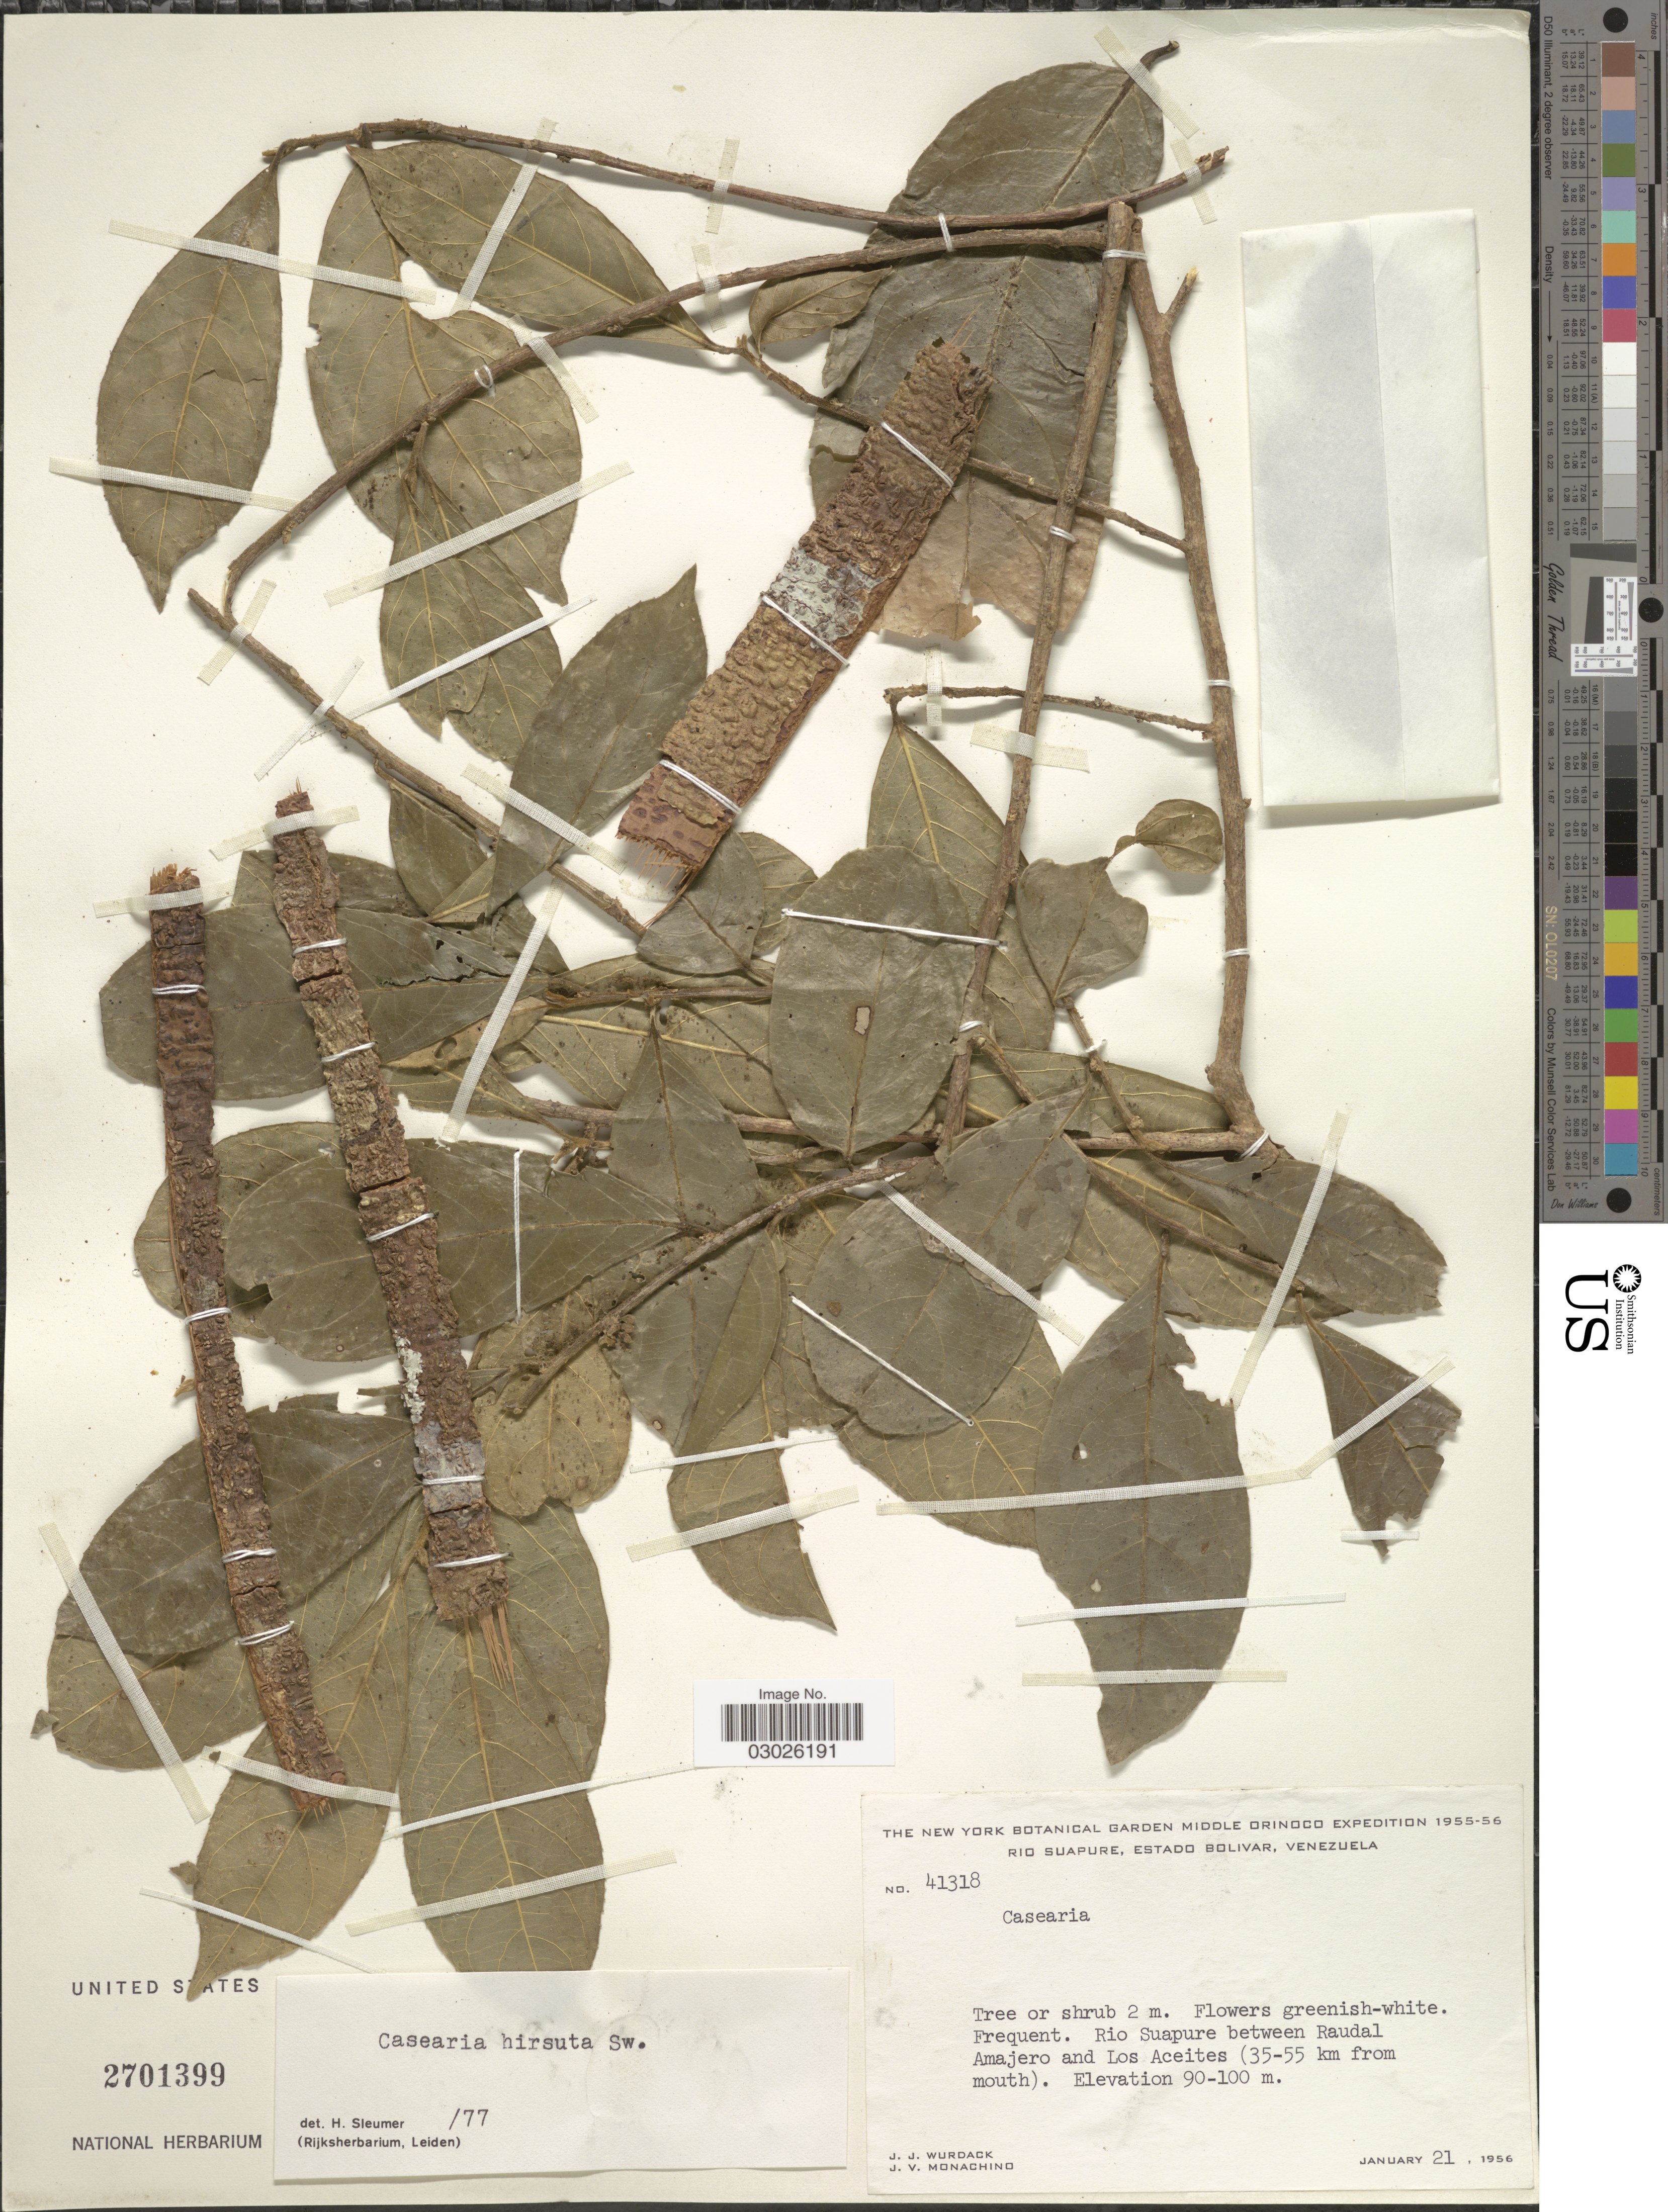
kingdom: Plantae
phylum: Tracheophyta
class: Magnoliopsida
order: Malpighiales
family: Salicaceae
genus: Casearia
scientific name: Casearia hirsuta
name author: Sw.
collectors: J. J. Wurdack & J. V. Monachino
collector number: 41318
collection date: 1956-01-21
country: Venezuela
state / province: Bolivar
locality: Rio Suapure, Rio Suapure between Raudal Amajero and Los Aceites (35-55 km from mouth).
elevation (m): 90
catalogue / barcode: US 2701399